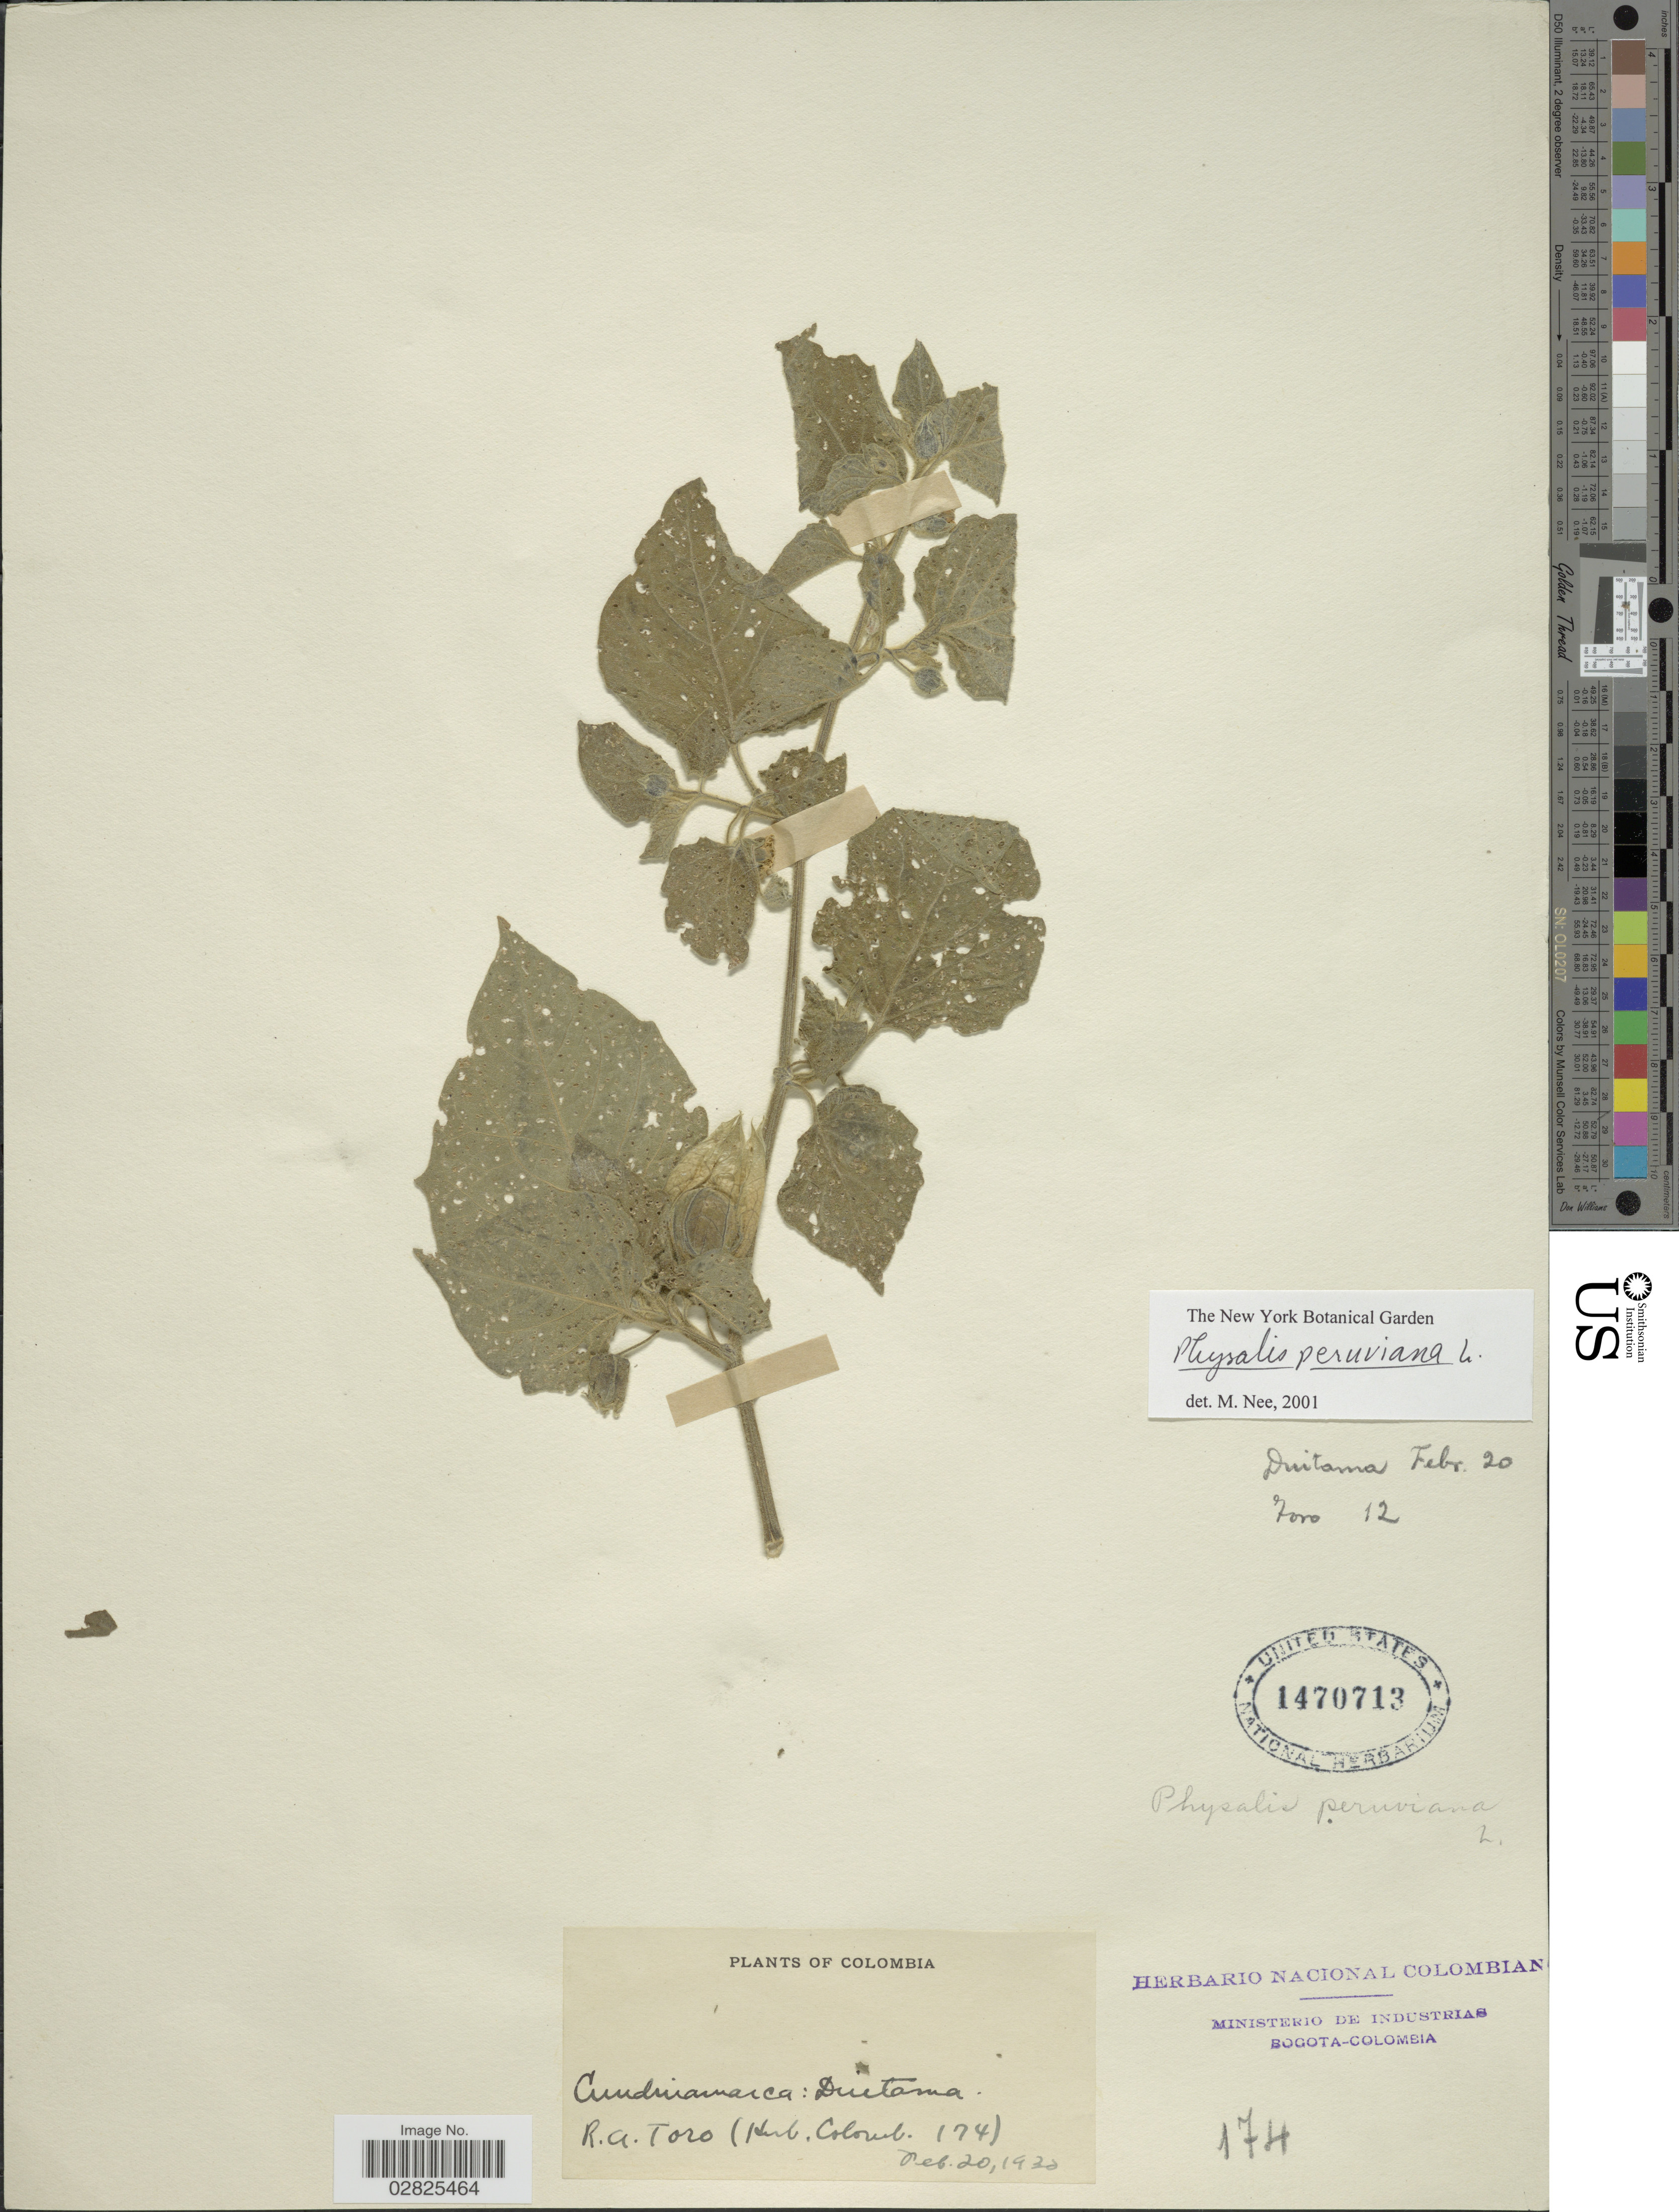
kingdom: Plantae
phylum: Tracheophyta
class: Magnoliopsida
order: Solanales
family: Solanaceae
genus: Physalis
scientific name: Physalis peruviana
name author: L.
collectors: R. A. Toro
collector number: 174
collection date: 1930-02-12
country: Colombia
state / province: Cundinamarca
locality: Duitama.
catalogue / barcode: US 1470713